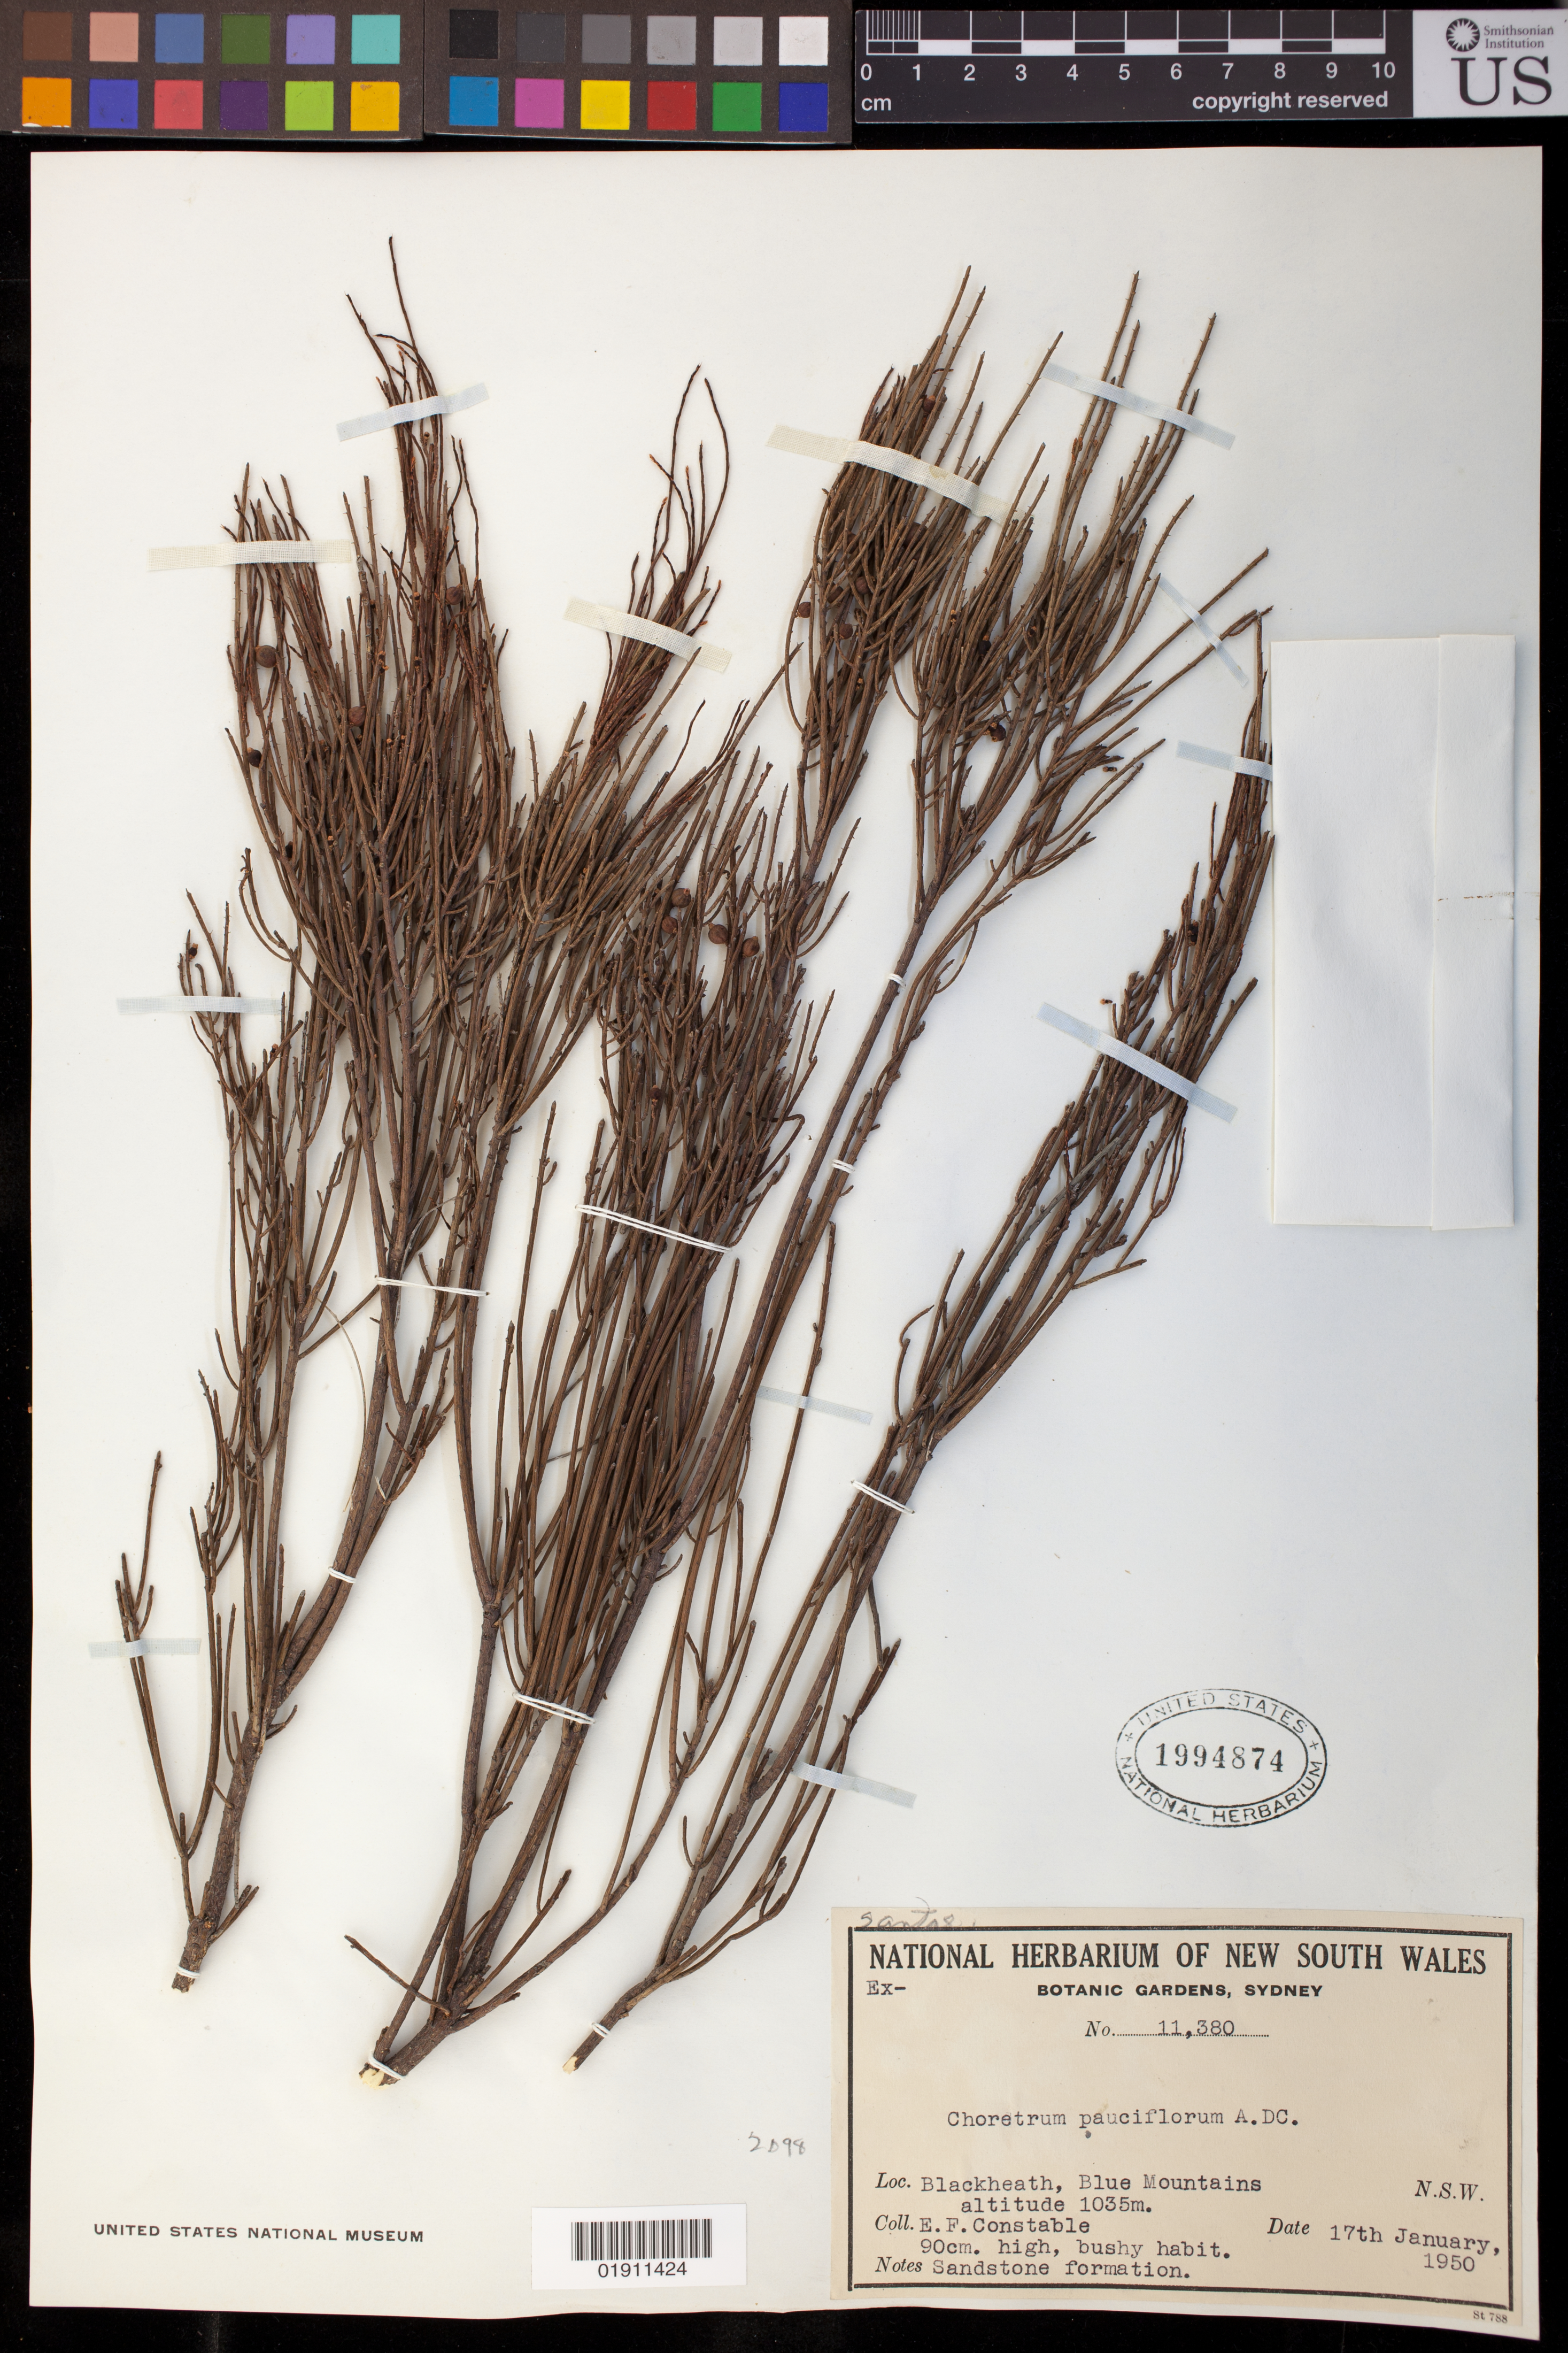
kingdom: Plantae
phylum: Tracheophyta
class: Magnoliopsida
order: Santalales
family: Amphorogynaceae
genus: Choretrum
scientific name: Choretrum pauciflorum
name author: A. DC.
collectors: E. F. Constable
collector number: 11380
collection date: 1950-01-17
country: Australia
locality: Blackheath, Blue Mountains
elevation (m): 1035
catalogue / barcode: US 1994874